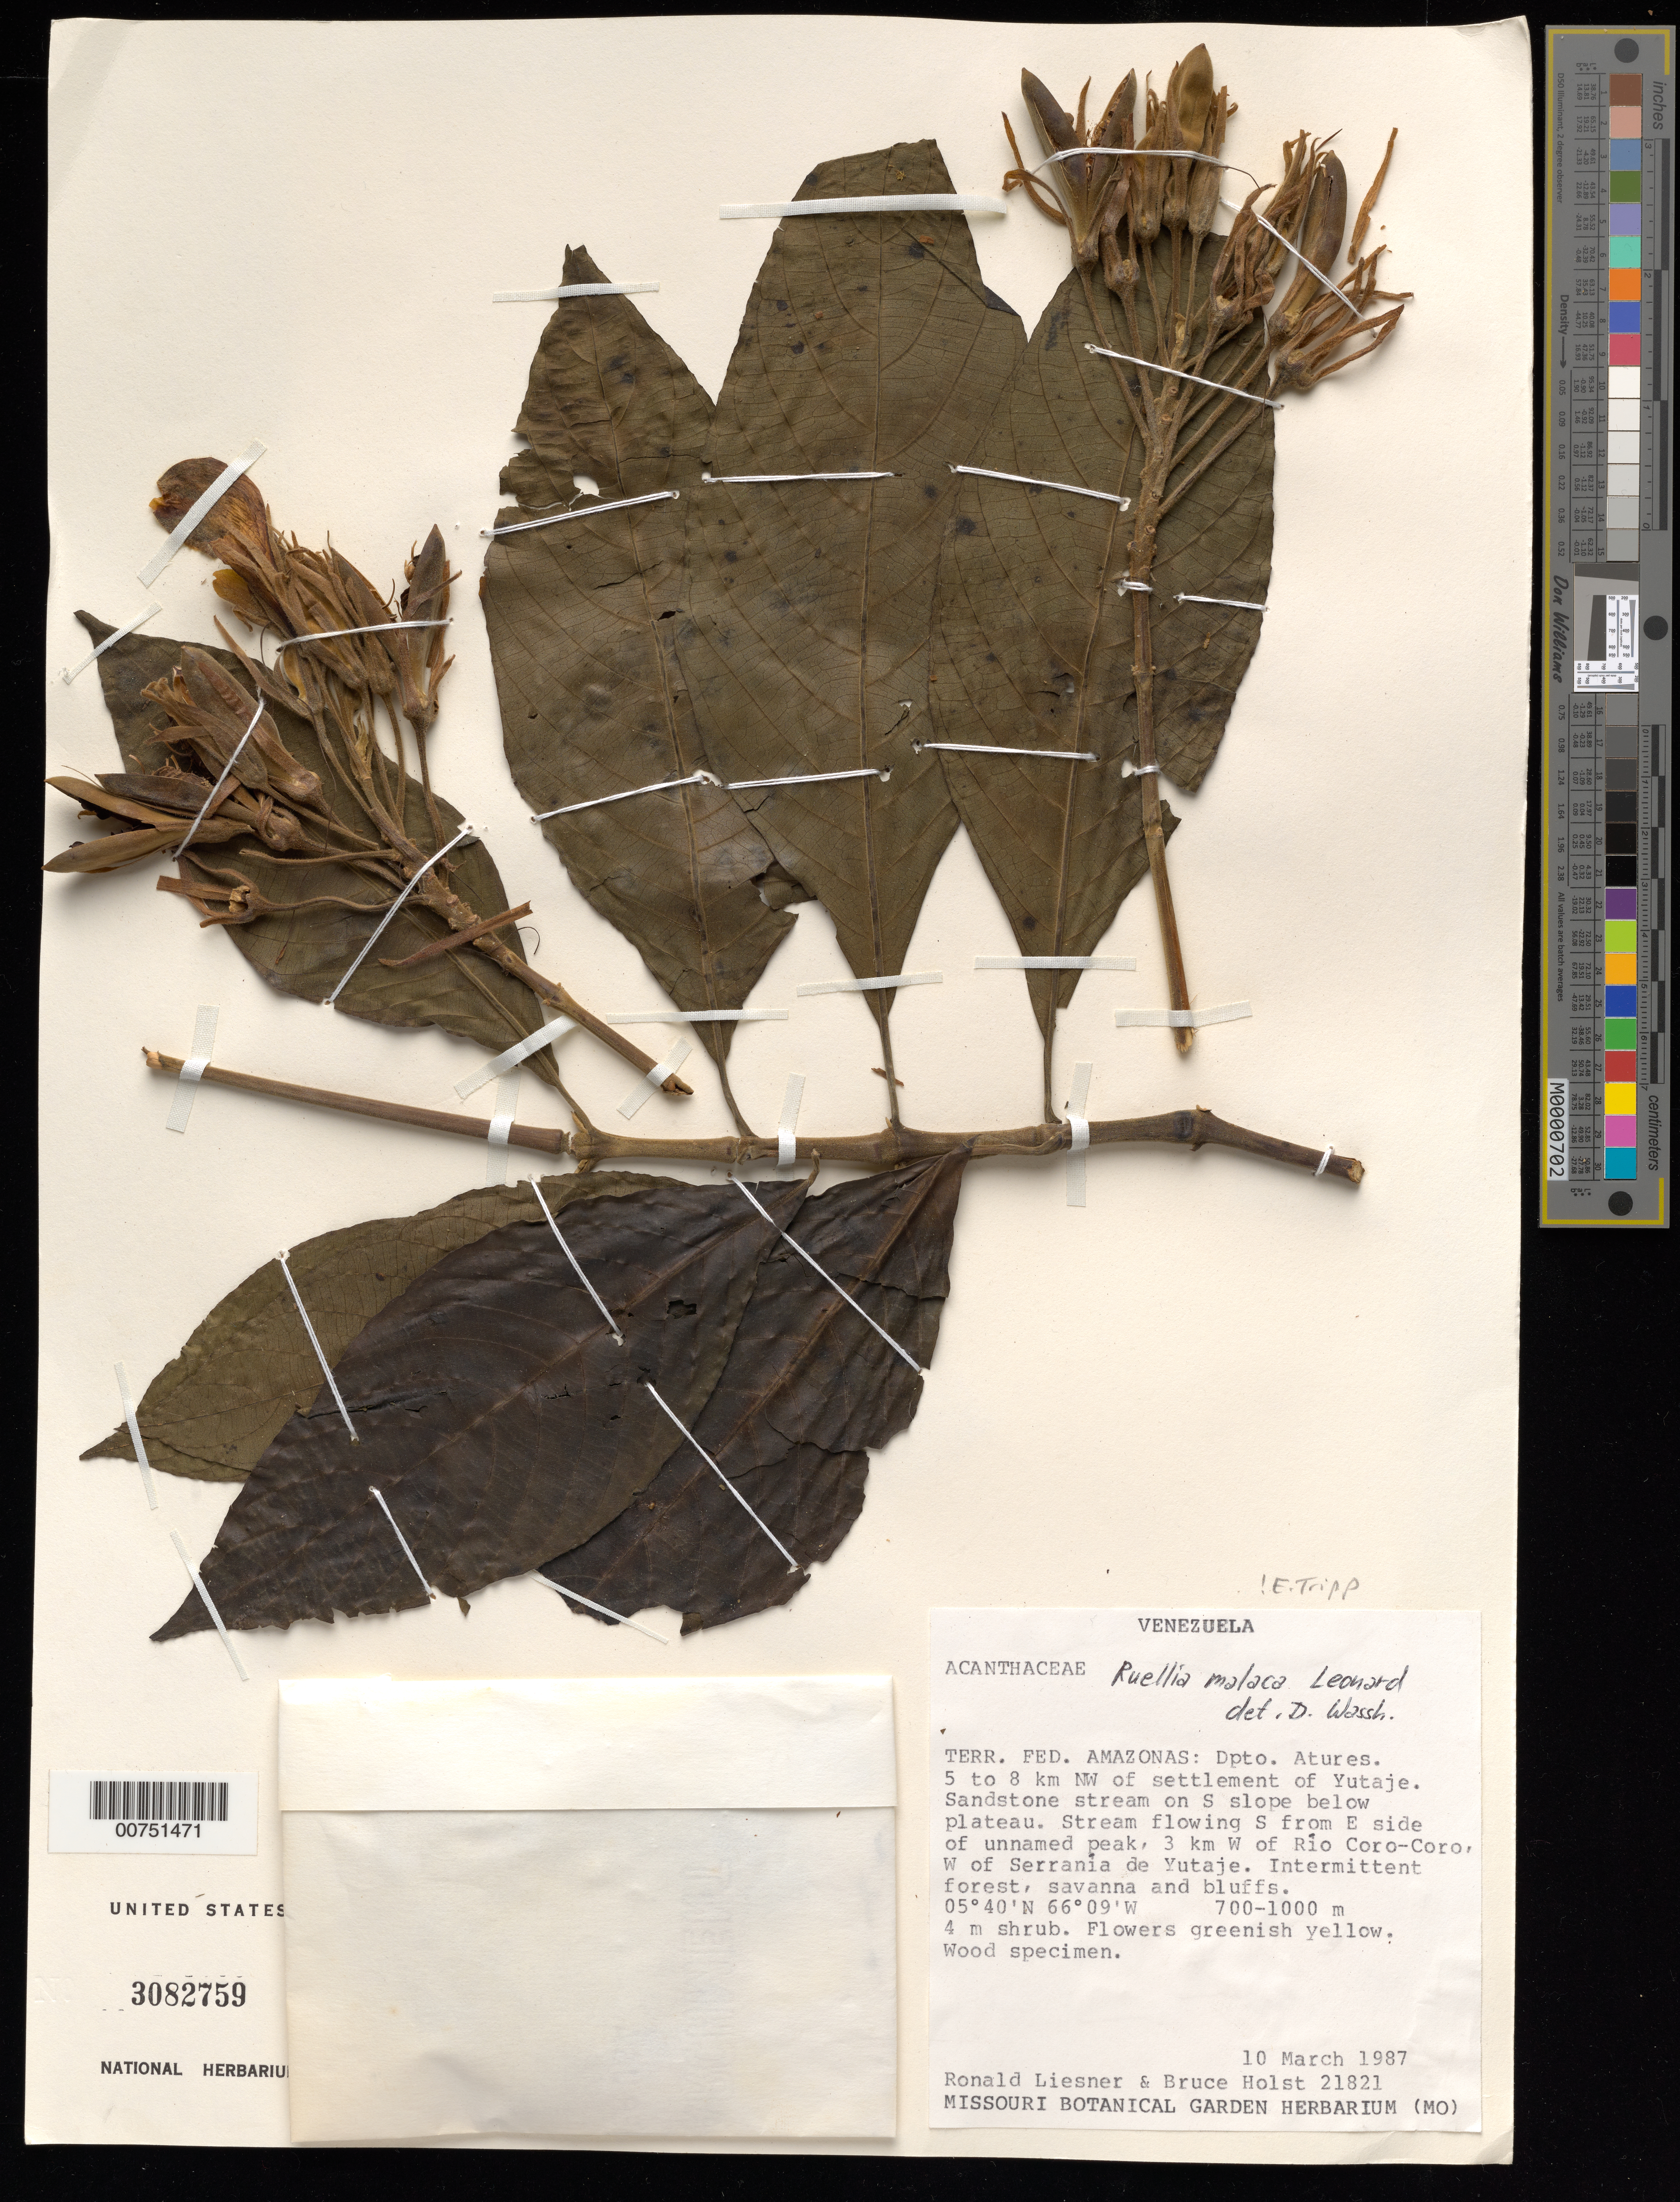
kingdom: Plantae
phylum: Tracheophyta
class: Magnoliopsida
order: Lamiales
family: Acanthaceae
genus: Ruellia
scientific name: Ruellia malaca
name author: Leonard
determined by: Wasshausen, Dieter C., (BOT), Smithsonian Institution - National Museum of Natural History (UNITED STATES)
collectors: R. L. Liesner & B. Holst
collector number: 21821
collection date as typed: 10-Mar-87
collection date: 1987-03-10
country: Venezuela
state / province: Amazonas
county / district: Atures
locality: Yutajé, 5-8 km NW of settlement, on S slope below plateau; stream flowing S from E side of unnamed peak, 3 km W of Río Coro-Coro, W of Serrania de Yutajé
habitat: Intermittent forest, savanna, and bluffs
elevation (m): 700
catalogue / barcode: US 3082759